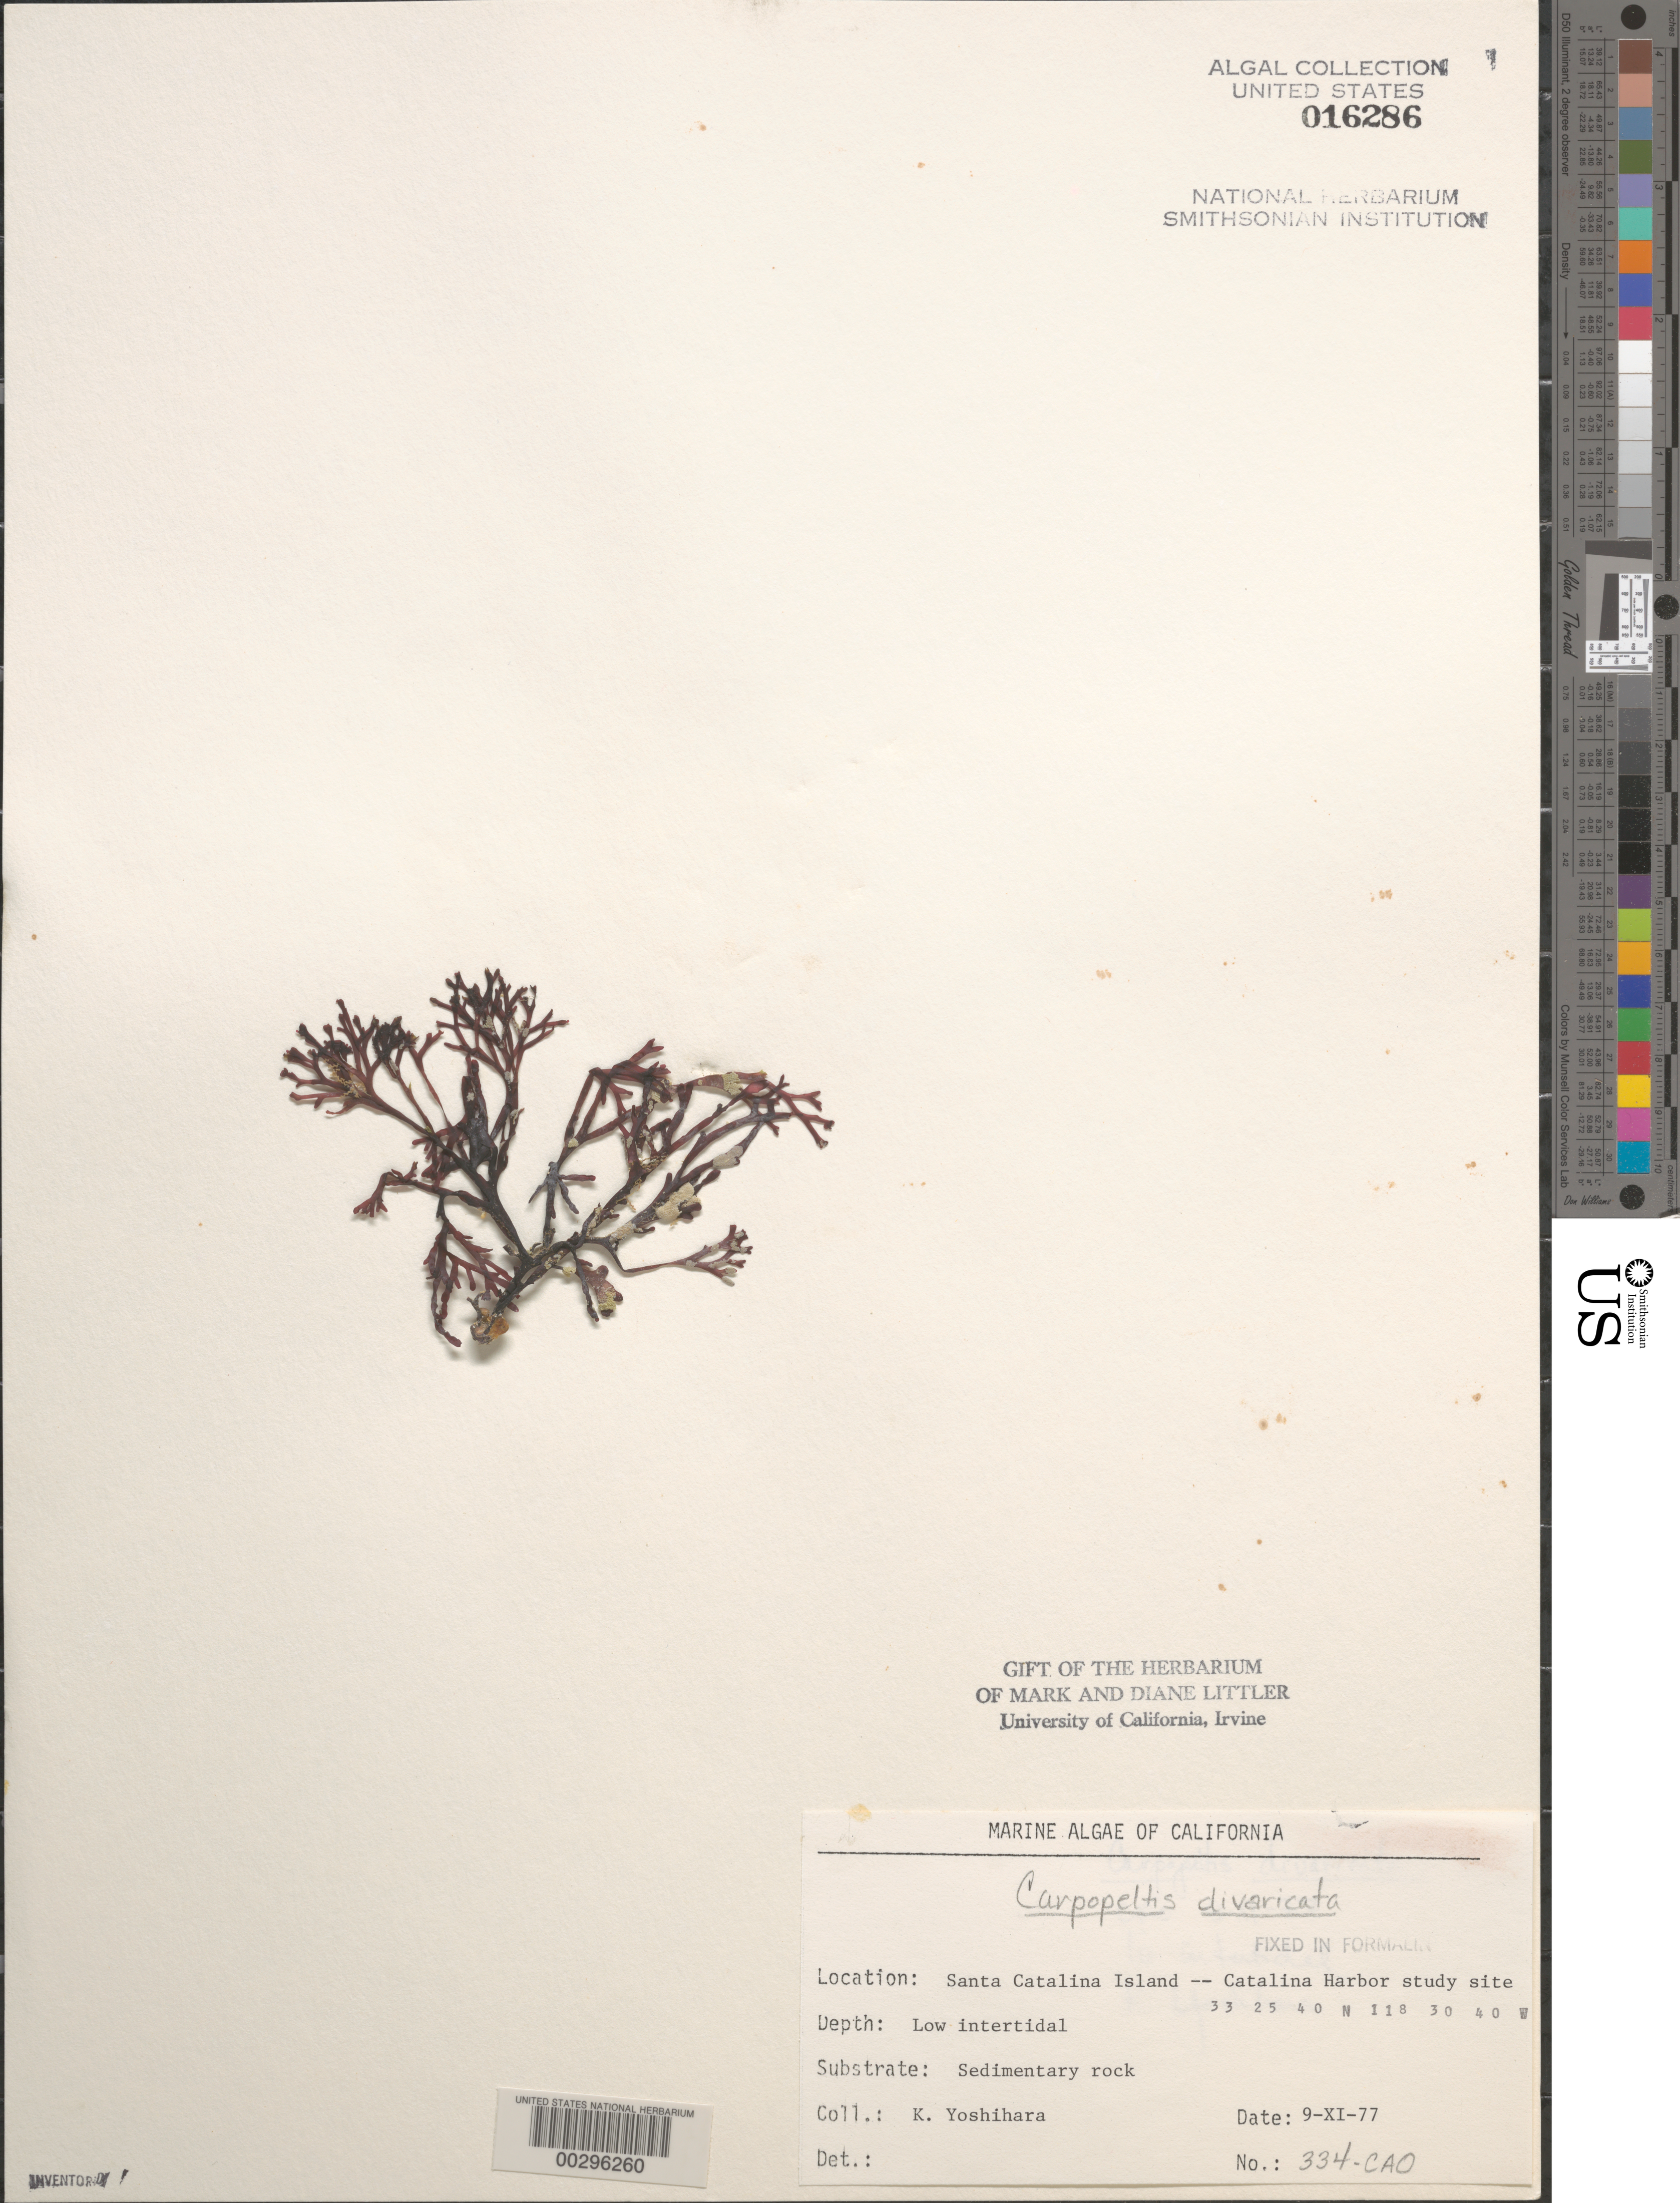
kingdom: Plantae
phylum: Rhodophyta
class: Florideophyceae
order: Halymeniales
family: Halymeniaceae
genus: Grateloupia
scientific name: Grateloupia chiangii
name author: S. Kawaguchi & H.W. Wang in H.W. Wang et al.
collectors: K. Yoshihara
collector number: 334-cao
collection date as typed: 09 Nov 1977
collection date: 1977-11-09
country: United States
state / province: California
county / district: Los Angeles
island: Santa Catalina Island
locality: Catalina Harbor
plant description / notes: BLM-SOCALBIGHT Rocky Intertidal Survey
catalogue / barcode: US 16286